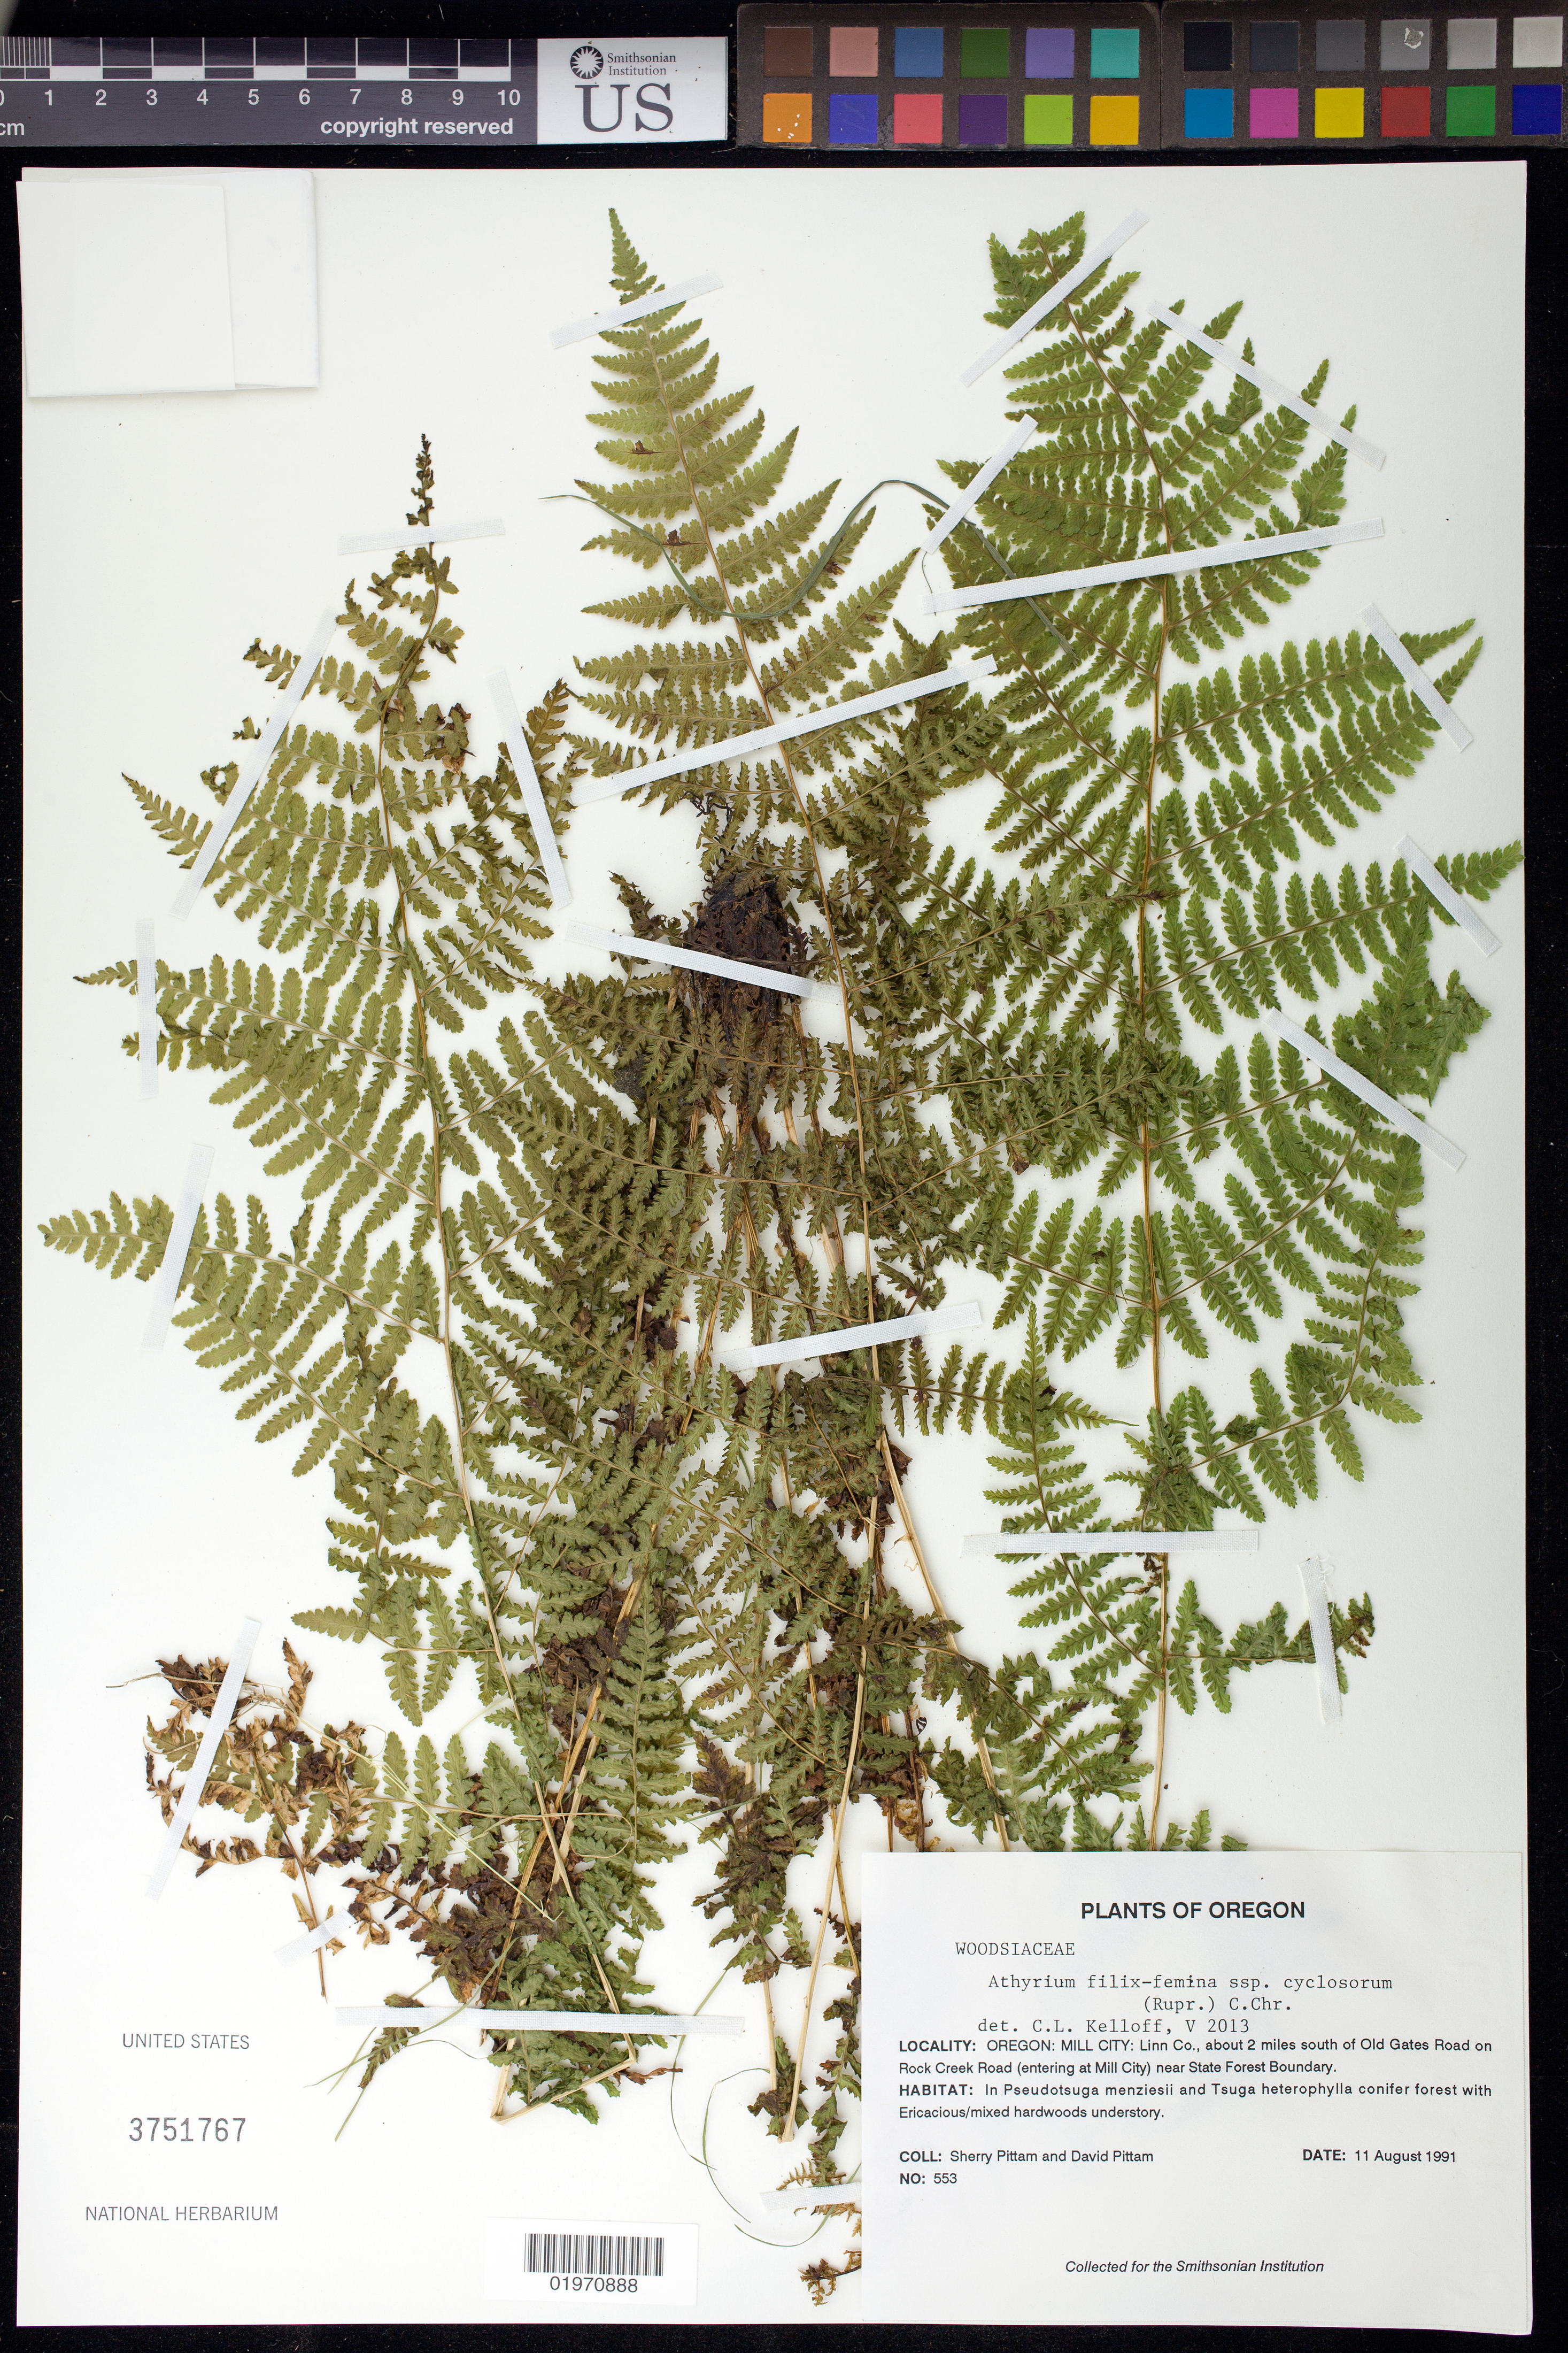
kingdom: Plantae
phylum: Tracheophyta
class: Polypodiopsida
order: Polypodiales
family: Athyriaceae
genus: Athyrium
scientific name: Athyrium filix-femina var. cyclosorum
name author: Rupr.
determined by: Kelloff, C. L.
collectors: S. Pittam & D. Pittam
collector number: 553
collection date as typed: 11 Aug 1991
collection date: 1991-08-11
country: United States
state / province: Oregon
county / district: Linn Co.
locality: Acout 2 miles S of Old Gates Road on Rock Creek Road (entering at Mill City) near State Forest Boundary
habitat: In Pseudotsuga menziesii and Tsuga heterophylla conifer forest with Ericacious/mixed hardwoods understory.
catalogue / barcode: US 3751767